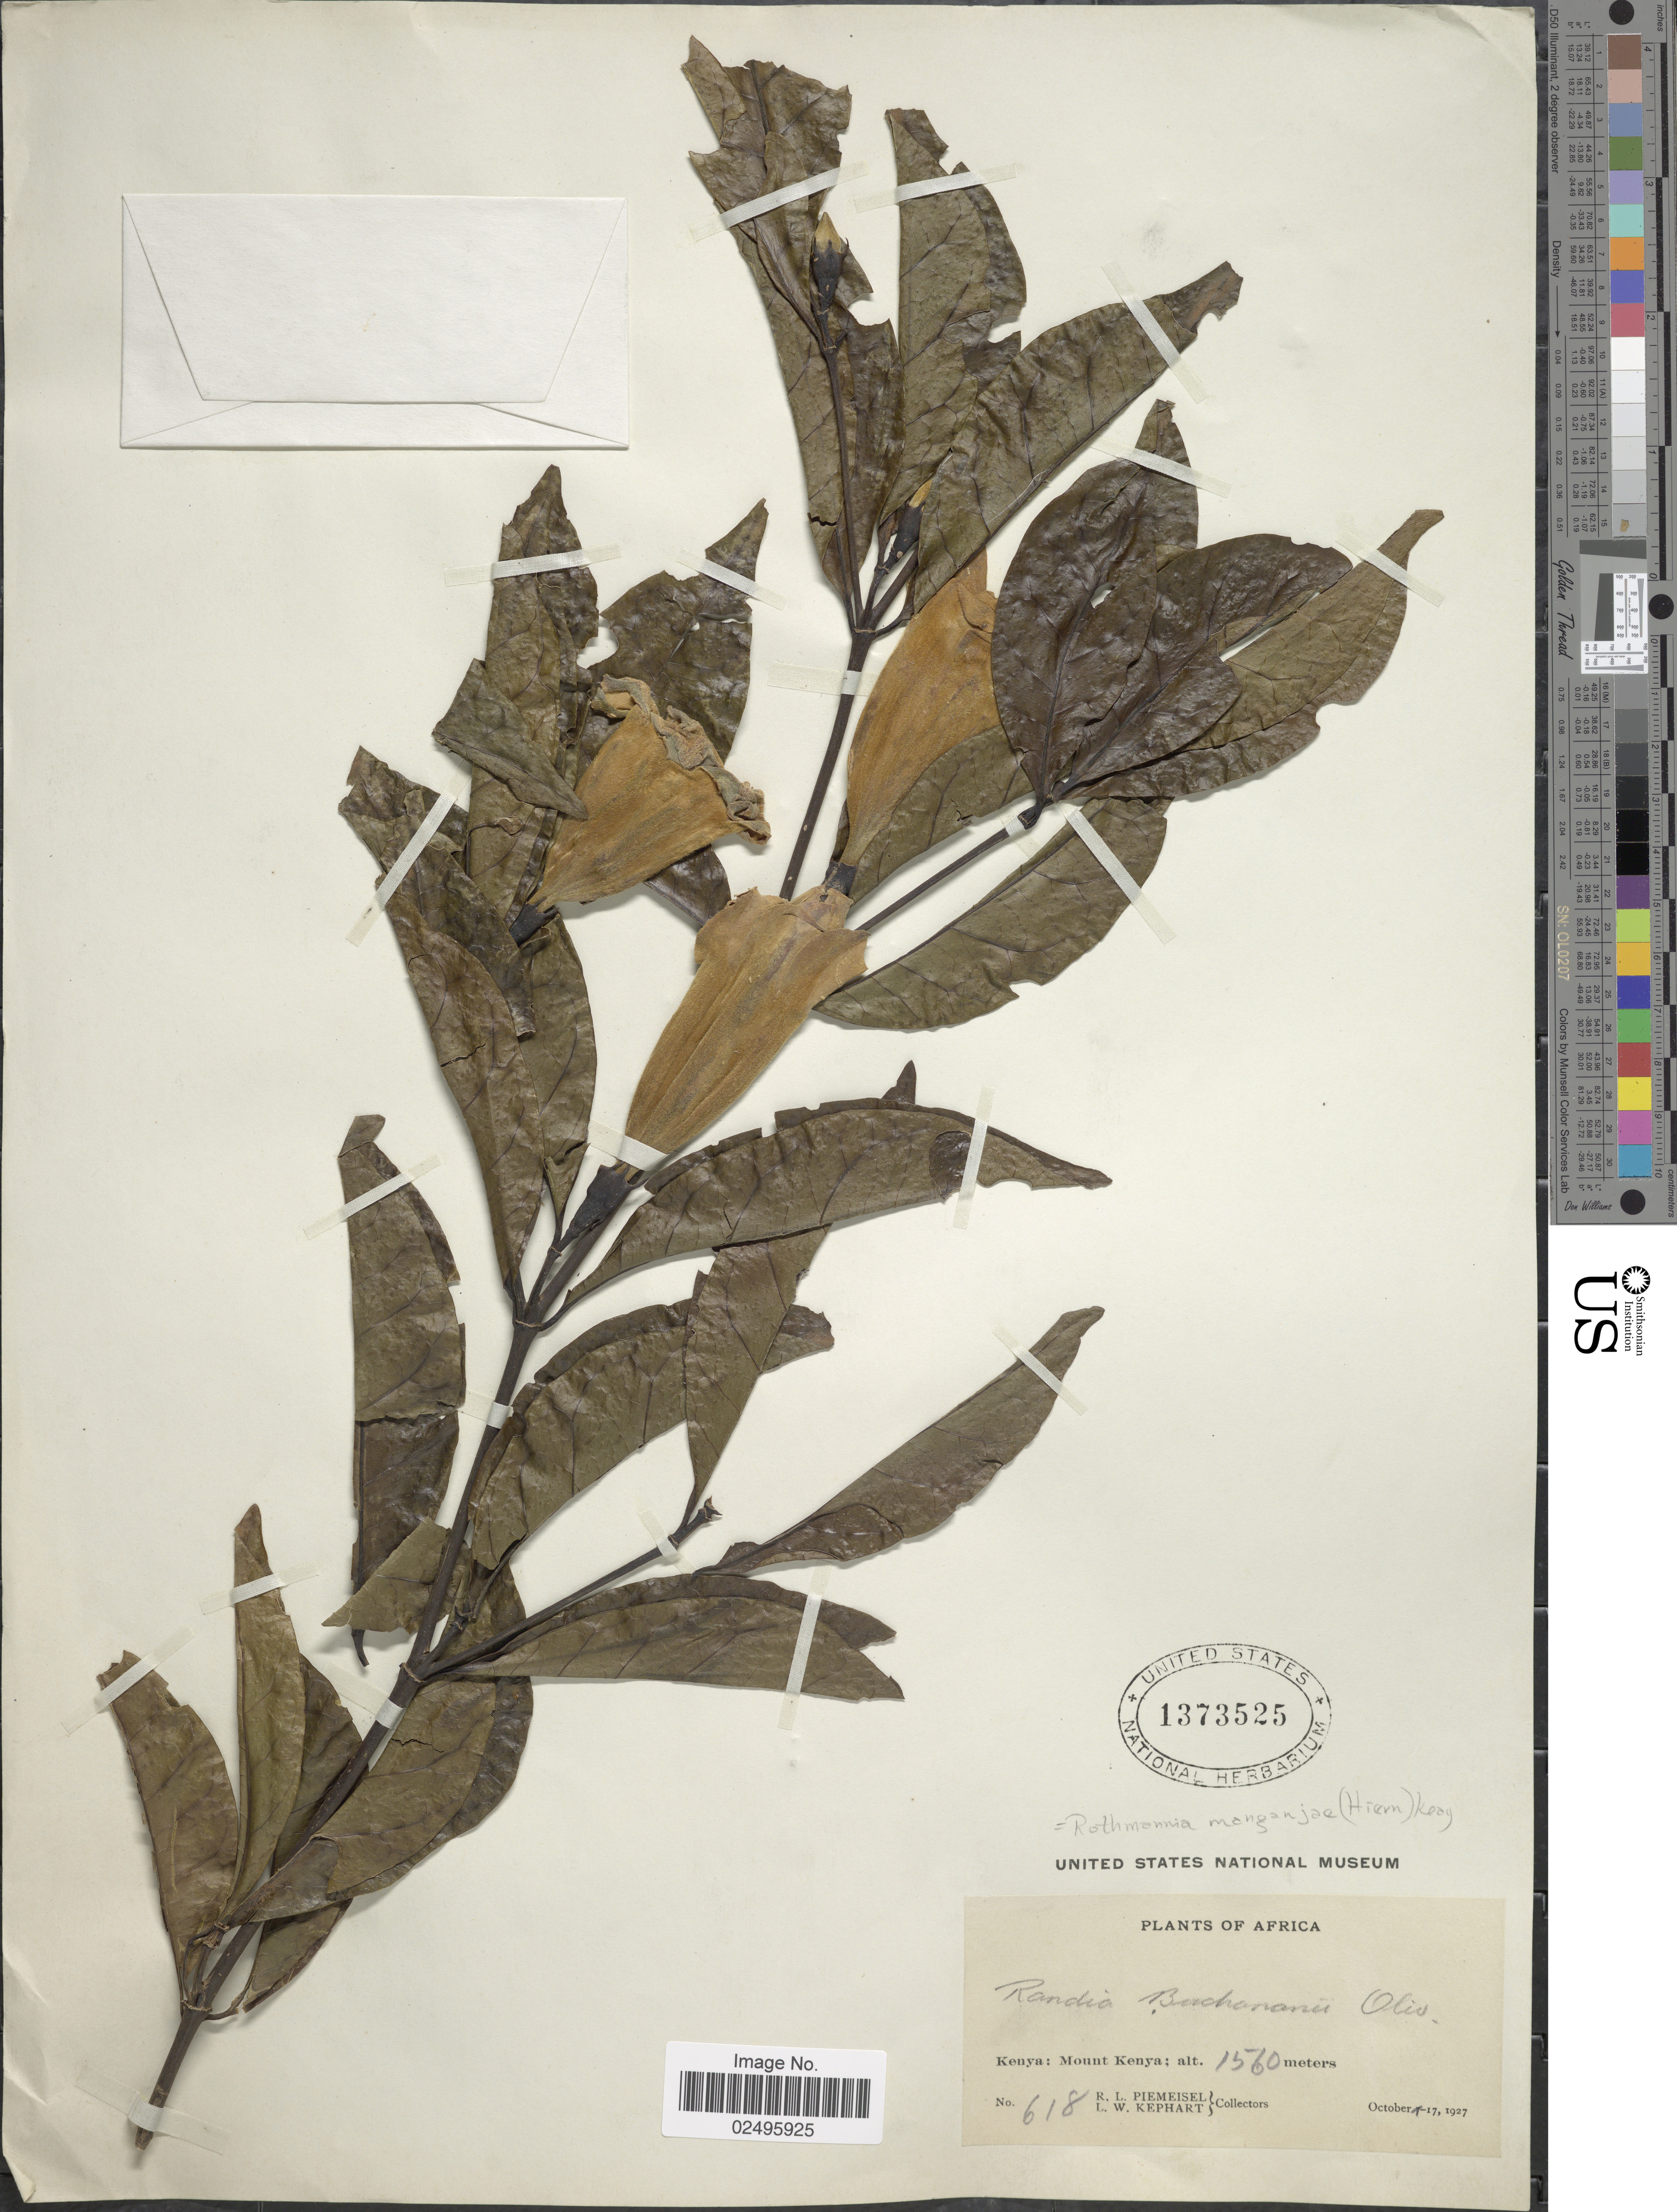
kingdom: Plantae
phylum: Tracheophyta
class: Magnoliopsida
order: Gentianales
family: Rubiaceae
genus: Rothmannia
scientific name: Rothmannia manganjae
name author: (Hiern) Keay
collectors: R. L. Piemeisel & L. W. Kephart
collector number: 618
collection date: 1927-10-17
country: Kenya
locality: Mount Kenya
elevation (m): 1560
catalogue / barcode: US 1373525